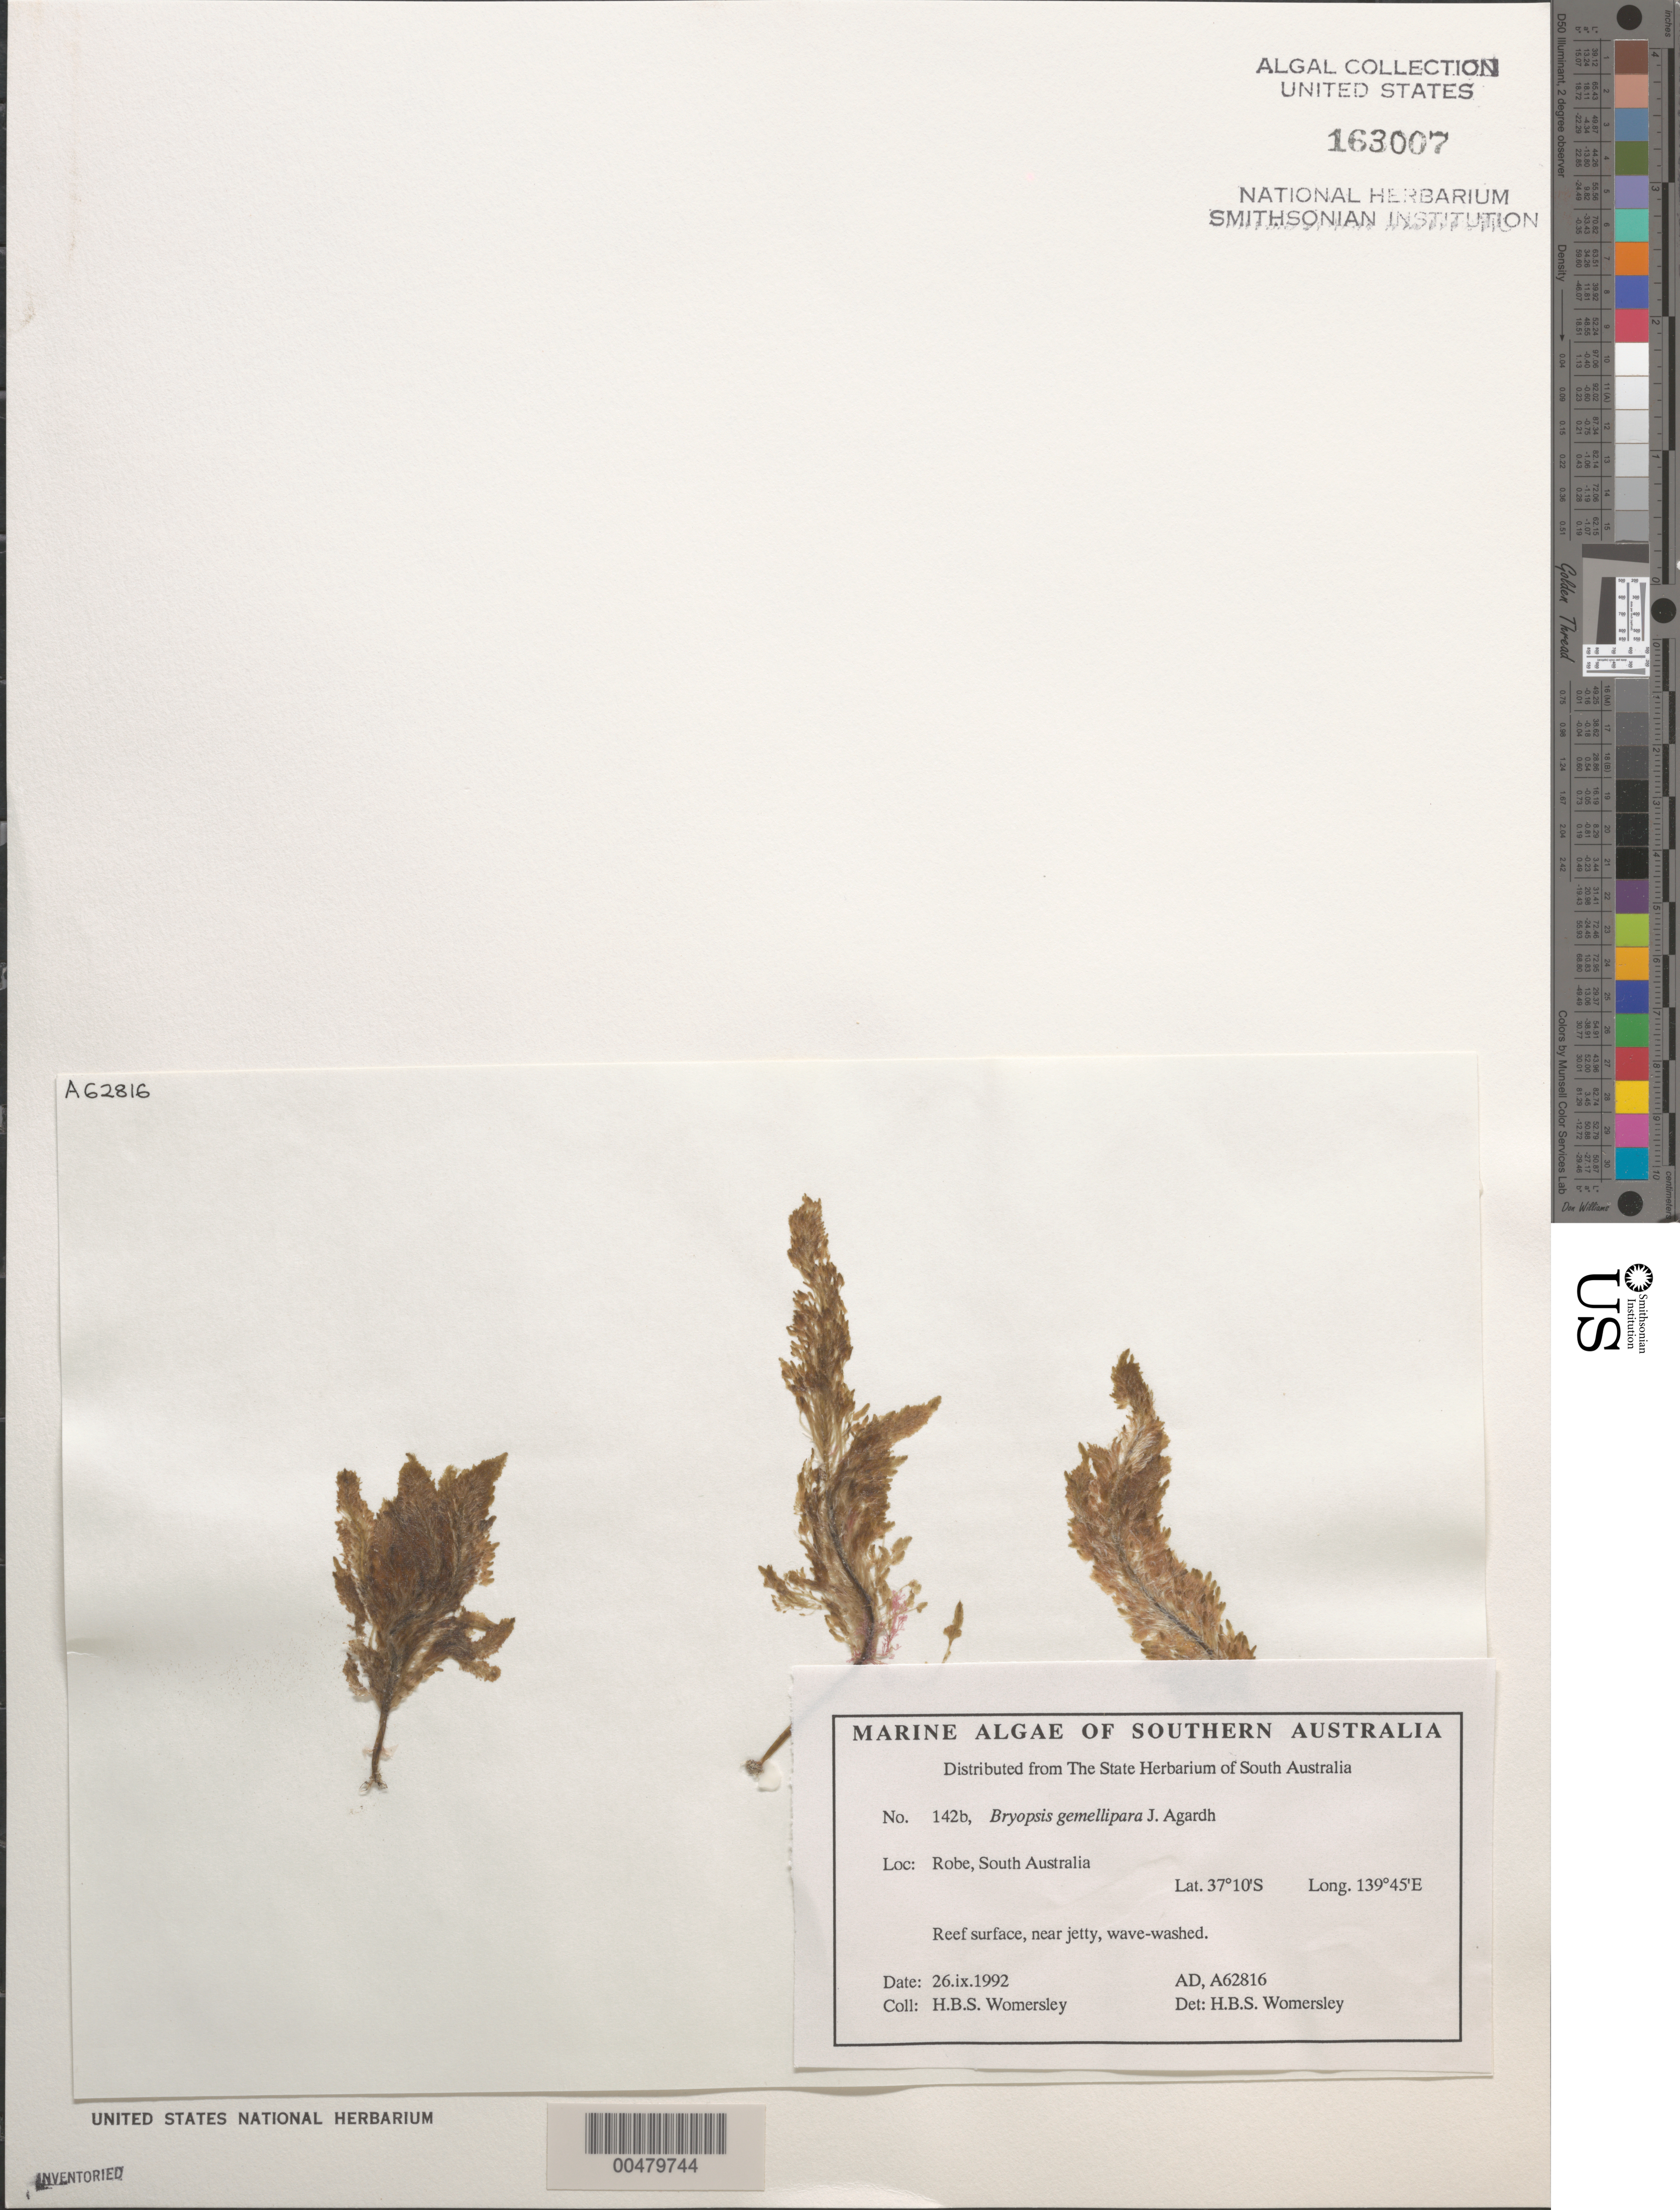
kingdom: Plantae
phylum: Chlorophyta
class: Ulvophyceae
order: Bryopsidales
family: Bryopsidaceae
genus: Bryopsis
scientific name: Bryopsis gemellipara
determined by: Womersley, H. B. S.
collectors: H. B. S. Womersley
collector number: AD A62816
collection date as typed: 26 Sep 1992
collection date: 1992-09-26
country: Australia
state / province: South Australia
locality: Robe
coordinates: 37 10' S, 139 45' E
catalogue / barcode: US 163007